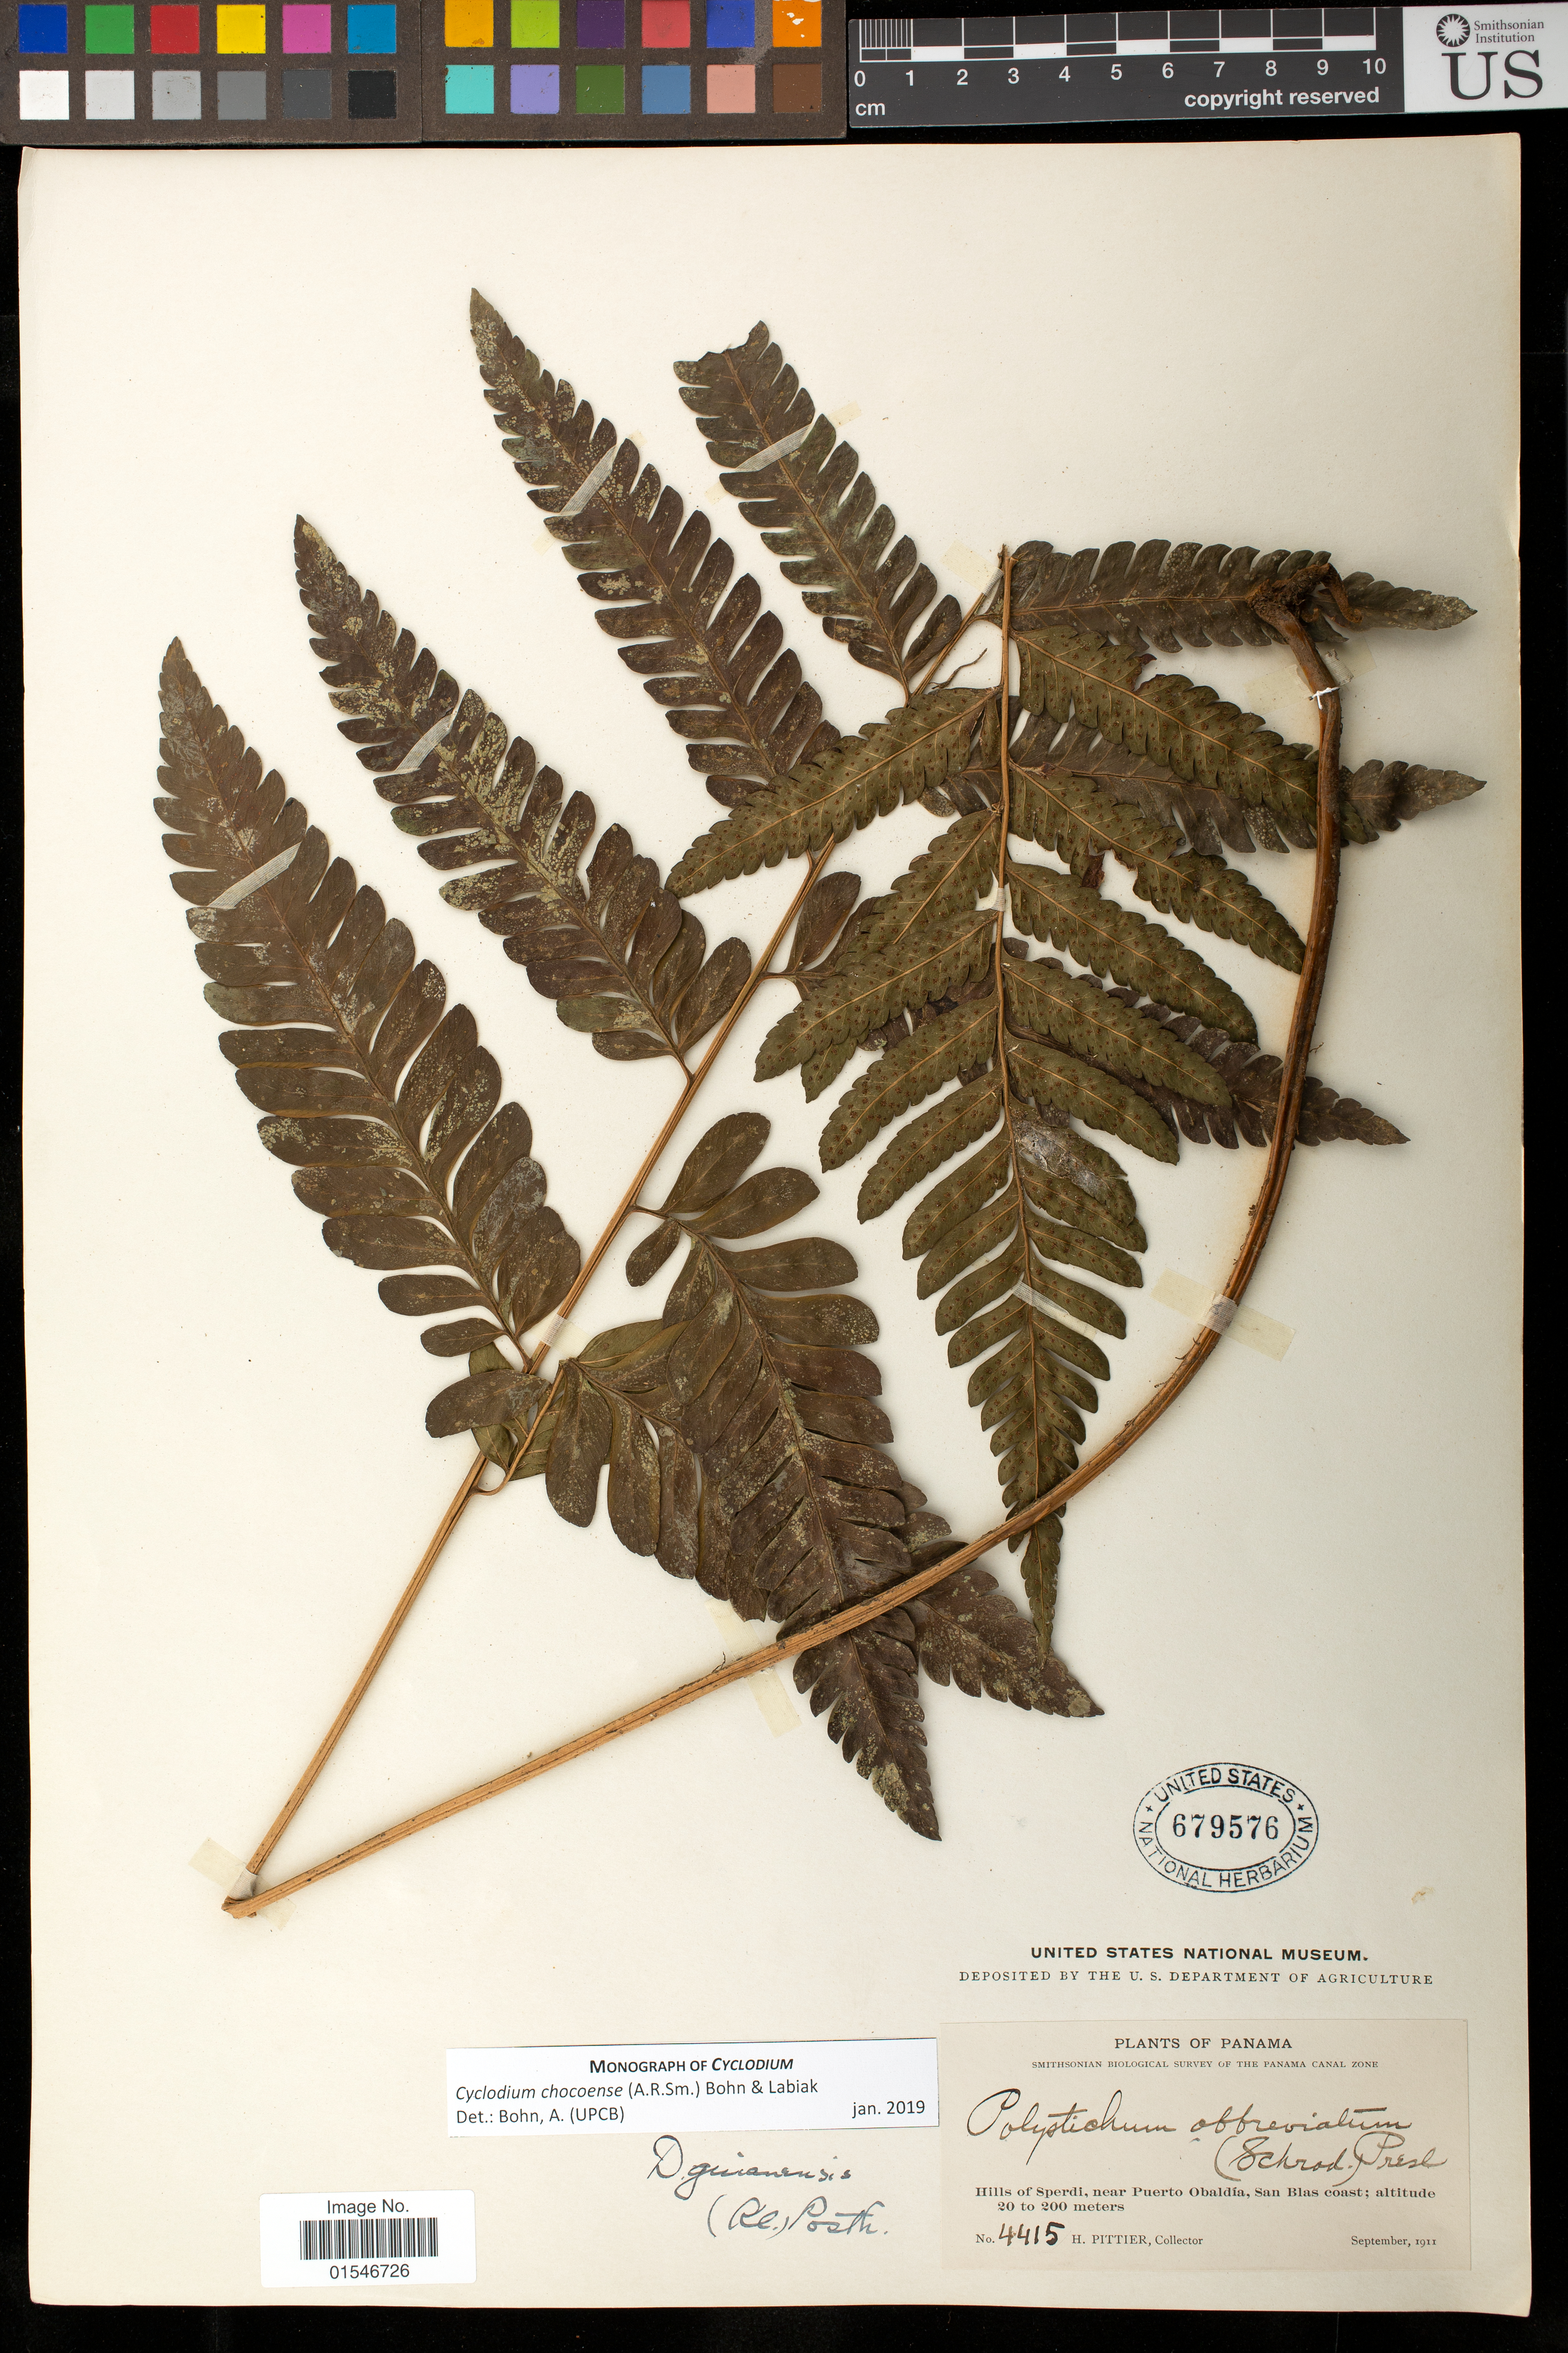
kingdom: Plantae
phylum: Tracheophyta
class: Polypodiopsida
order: Polypodiales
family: Dryopteridaceae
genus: Cyclodium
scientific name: Cyclodium chocoense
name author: (A.R. Sm.) Bohn & Labiak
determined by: Bohn, Amabily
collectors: H. F. Pittier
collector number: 4415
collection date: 1911-09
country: Panama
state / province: Colón / Panamá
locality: Panama Canal Zone. Hills of Sperdi, near Puerto Obaldía, San Blas coast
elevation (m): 20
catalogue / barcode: US 679576